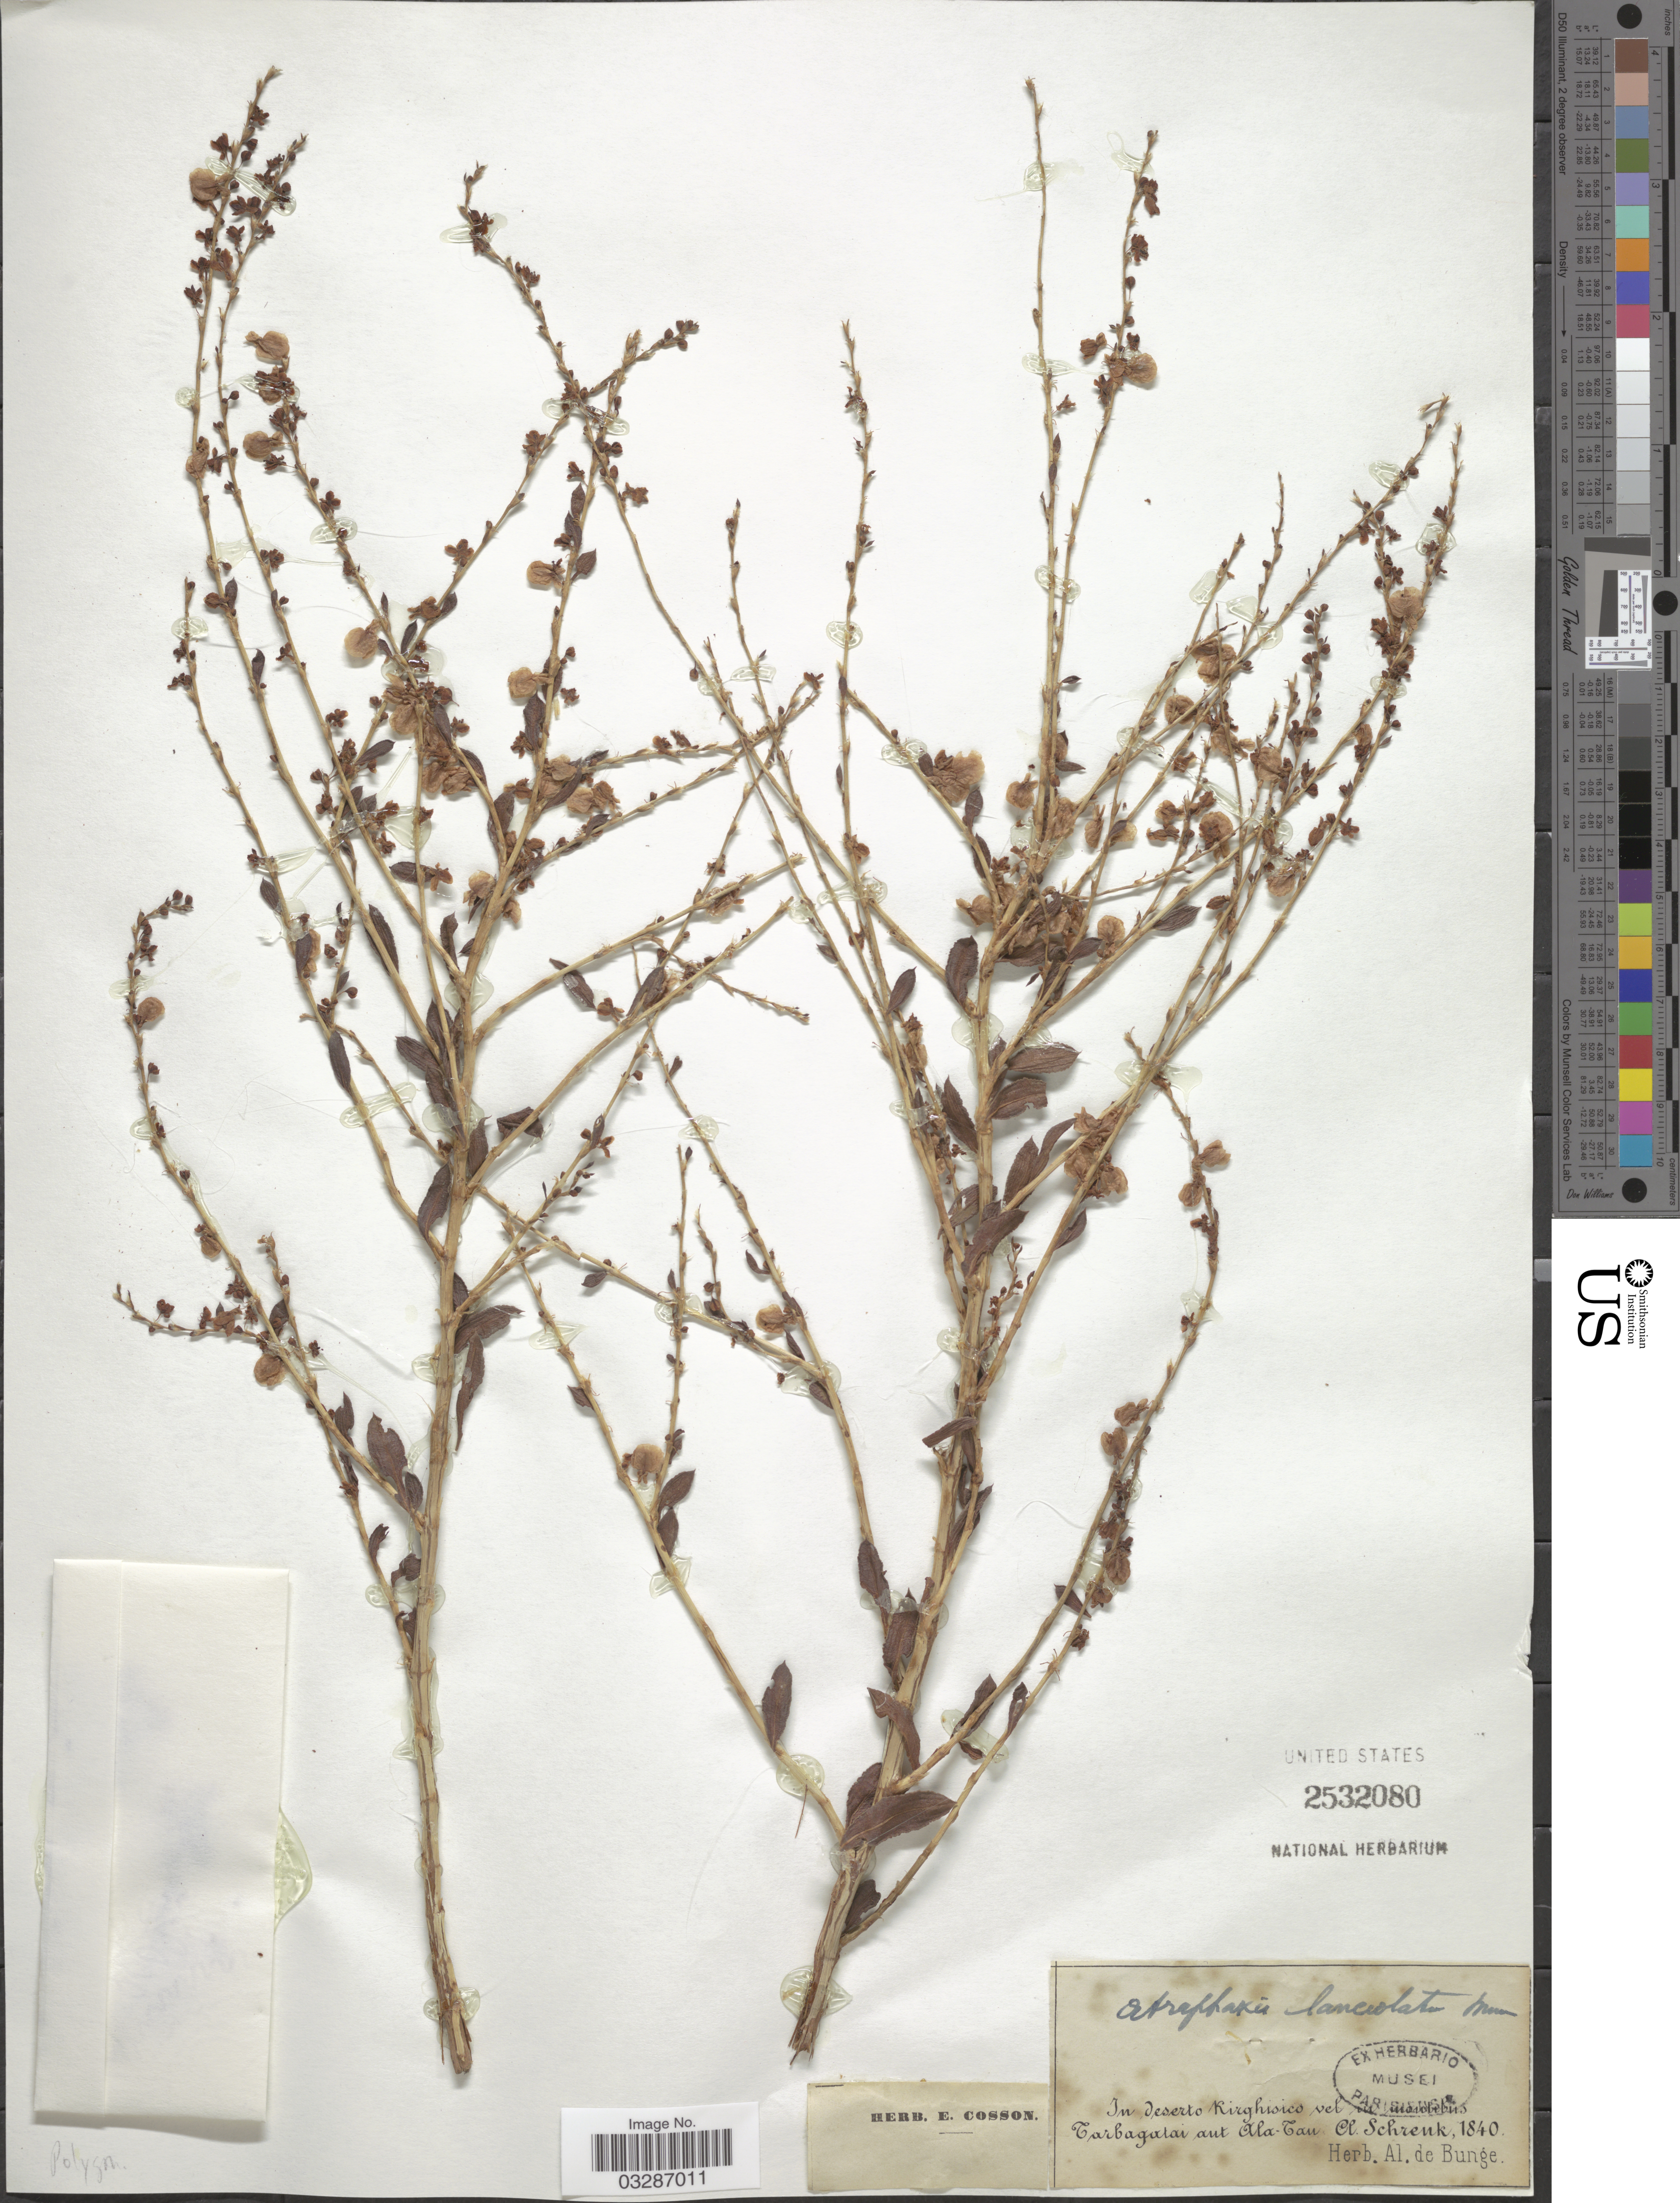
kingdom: Plantae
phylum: Tracheophyta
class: Magnoliopsida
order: Caryophyllales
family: Polygonaceae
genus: Atraphaxis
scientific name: Atraphaxis frutescens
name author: (L.) K. Koch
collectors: A. Schrenk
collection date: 1840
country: Kazakhstan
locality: In deserto Rirghisico vel in montibus Tarbagatai aux Ala-Tau.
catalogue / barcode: US 2532080